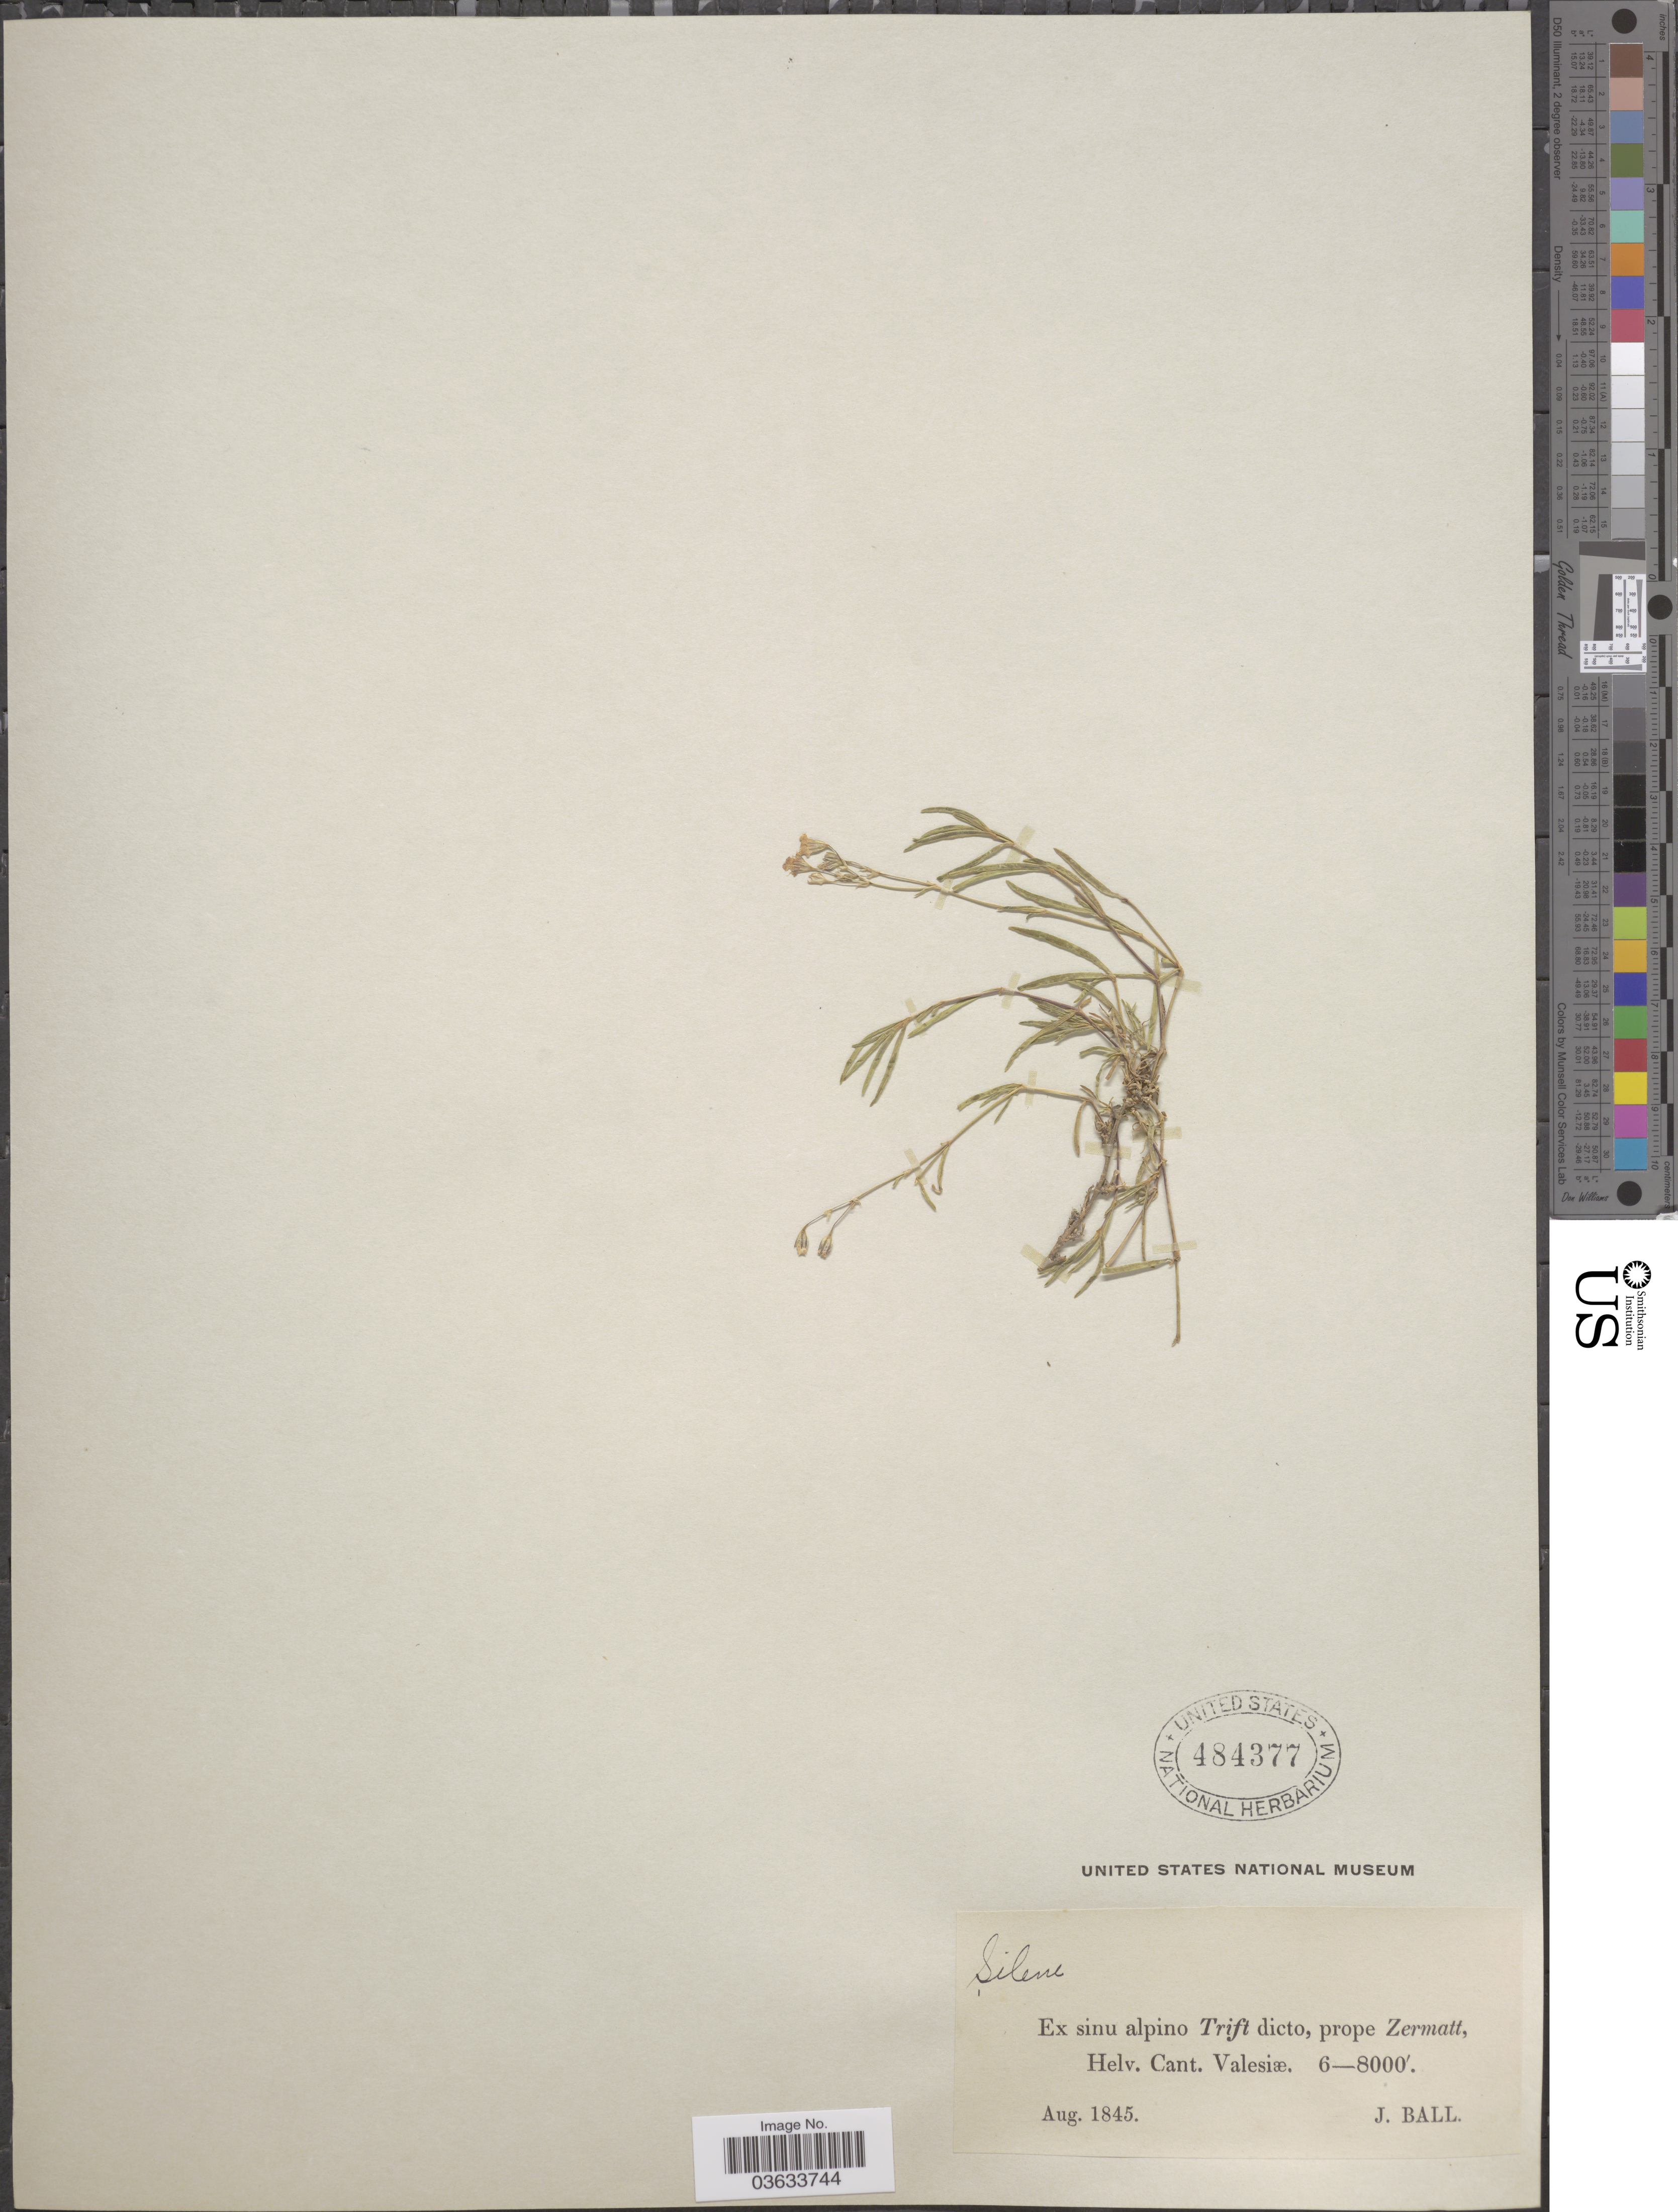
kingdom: Plantae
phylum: Tracheophyta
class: Magnoliopsida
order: Caryophyllales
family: Caryophyllaceae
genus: Silene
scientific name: Silene sp.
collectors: J. Ball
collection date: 1845-08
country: Switzerland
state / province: Valais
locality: Ex sinu alpino Trift dicto, prope Zermatt, Helv. Cant. Valesiæ.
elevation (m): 1829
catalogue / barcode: US 484377